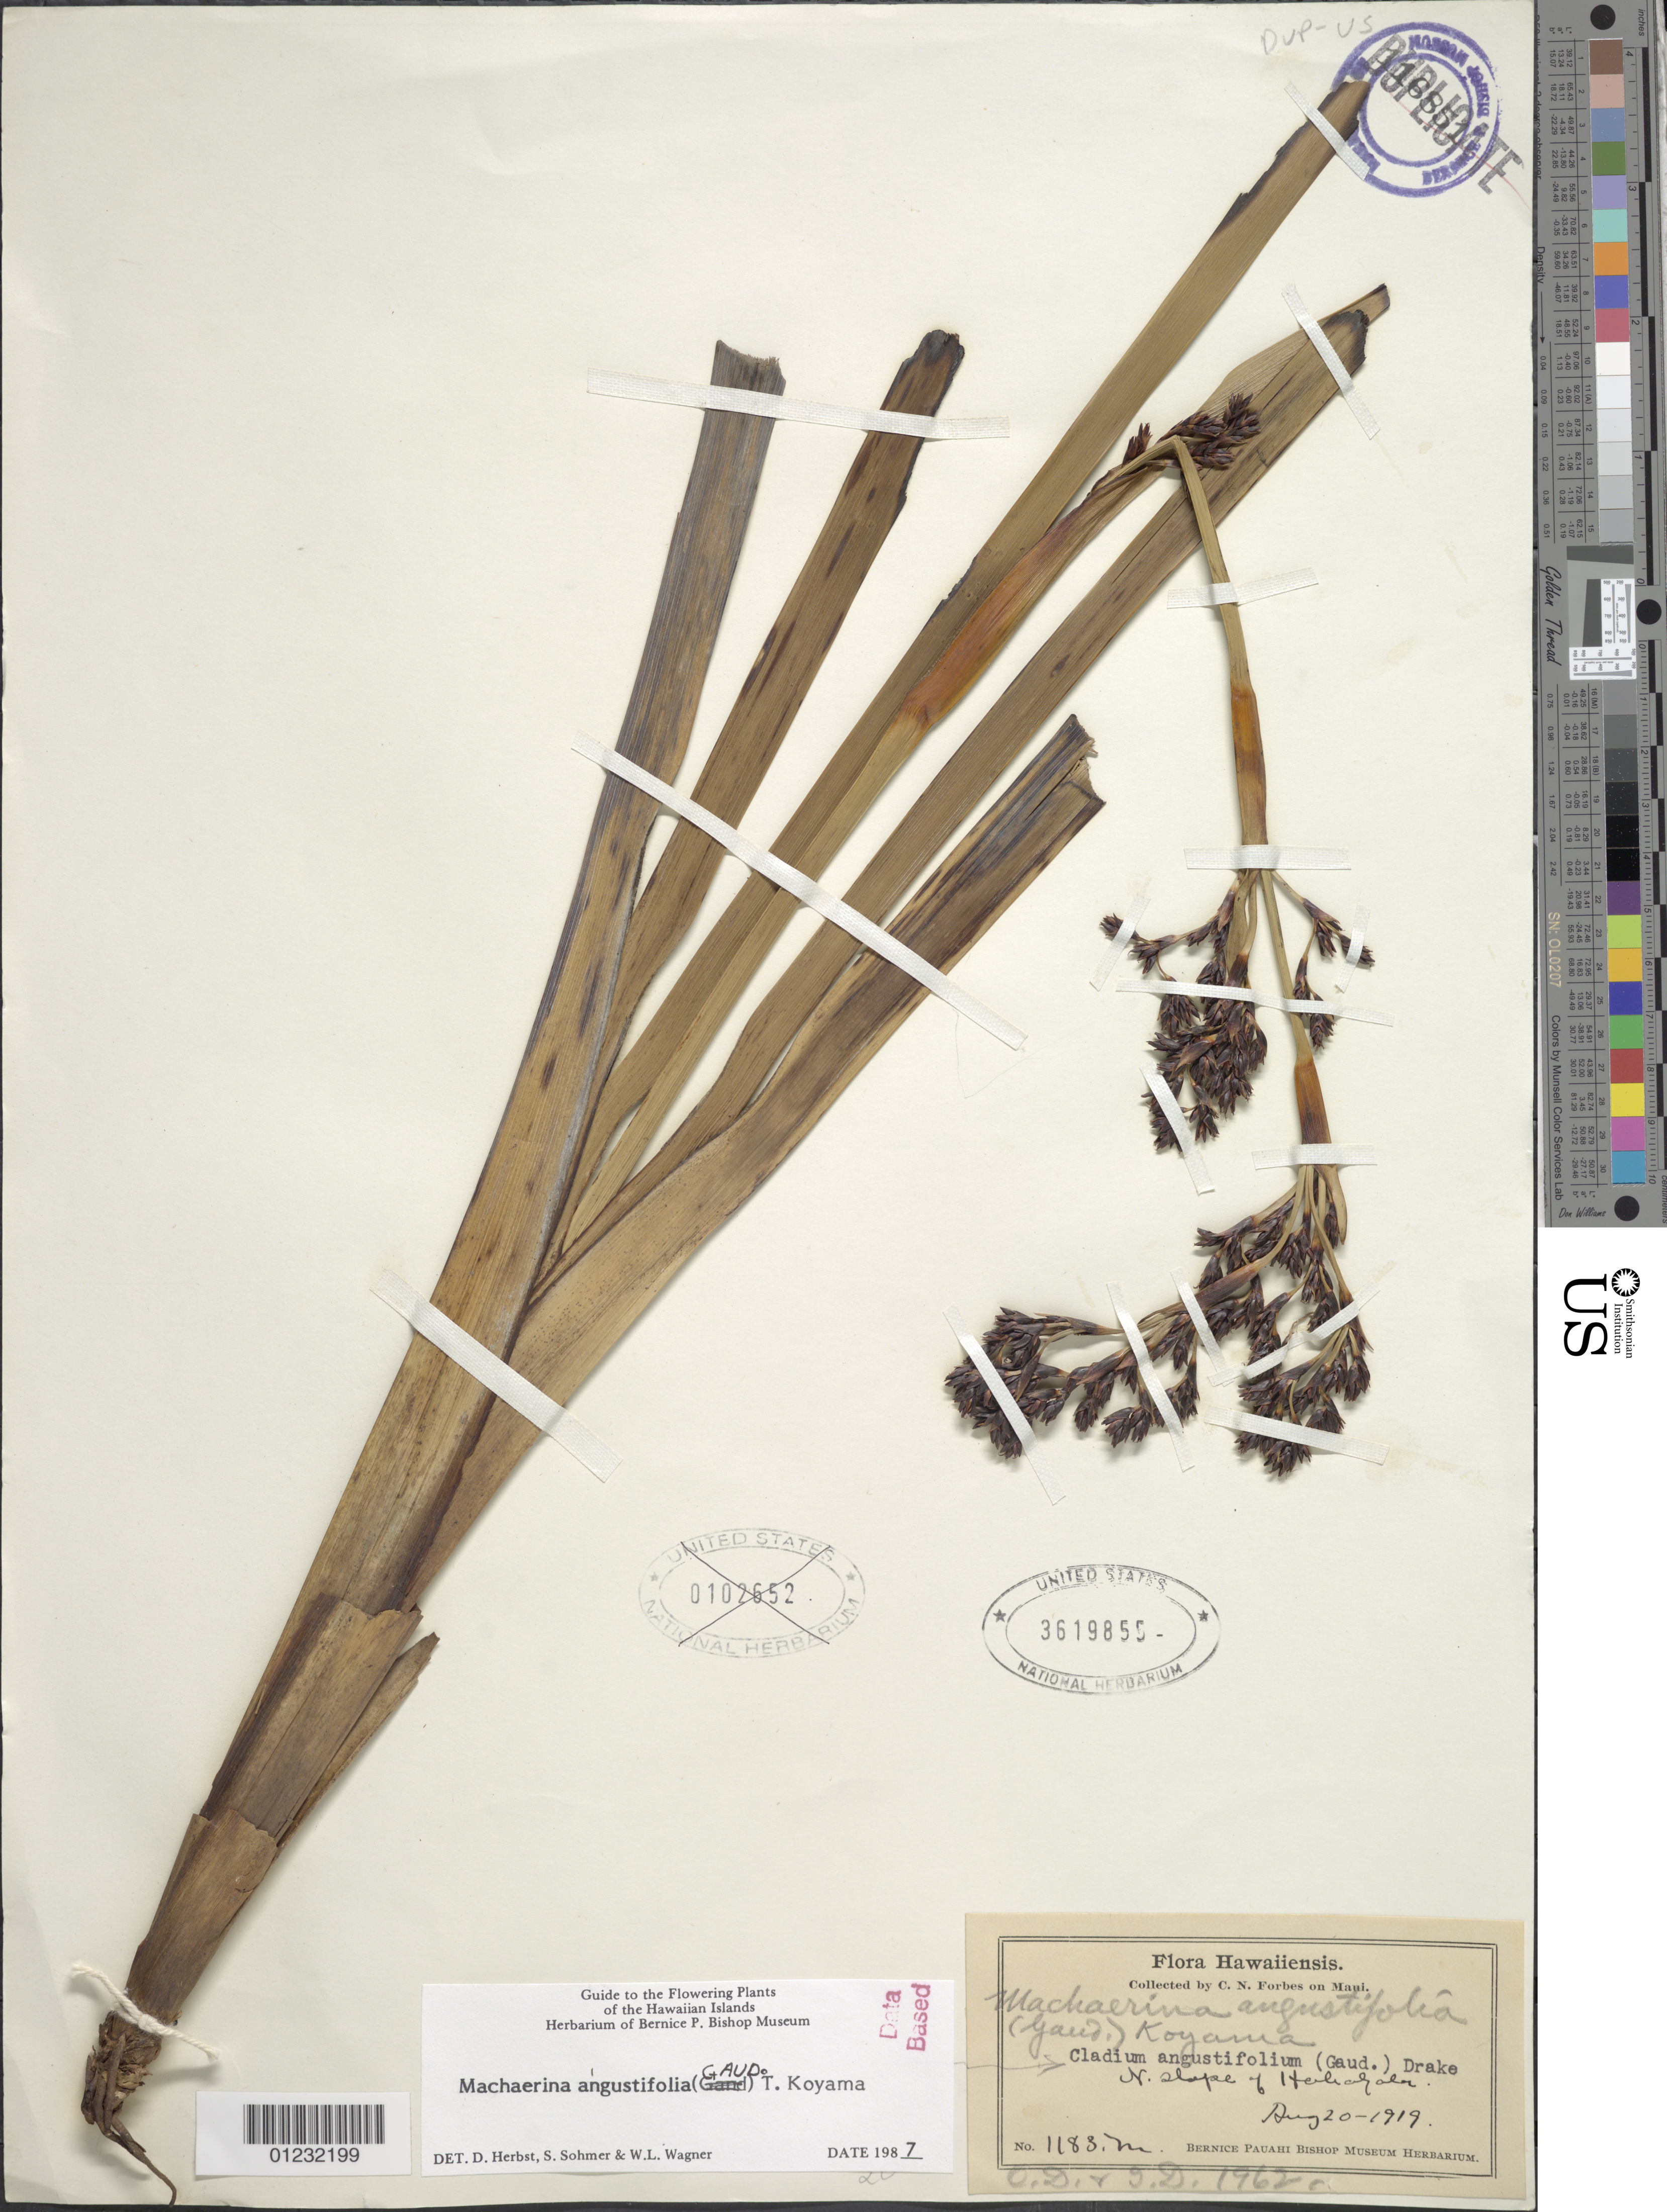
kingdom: Plantae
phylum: Tracheophyta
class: Liliopsida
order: Poales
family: Cyperaceae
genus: Machaerina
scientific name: Machaerina angustifolia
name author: (Gaudich.) T. Koyama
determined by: Herbst, D. R.; Sohmer, S. H.; Wagner, W. L.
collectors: C. N. Forbes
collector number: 1183.M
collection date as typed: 20 Aug 1919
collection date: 1919-08-20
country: United States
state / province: Hawaii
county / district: Maui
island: Maui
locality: N slope of Haleakala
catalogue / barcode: US 3619855